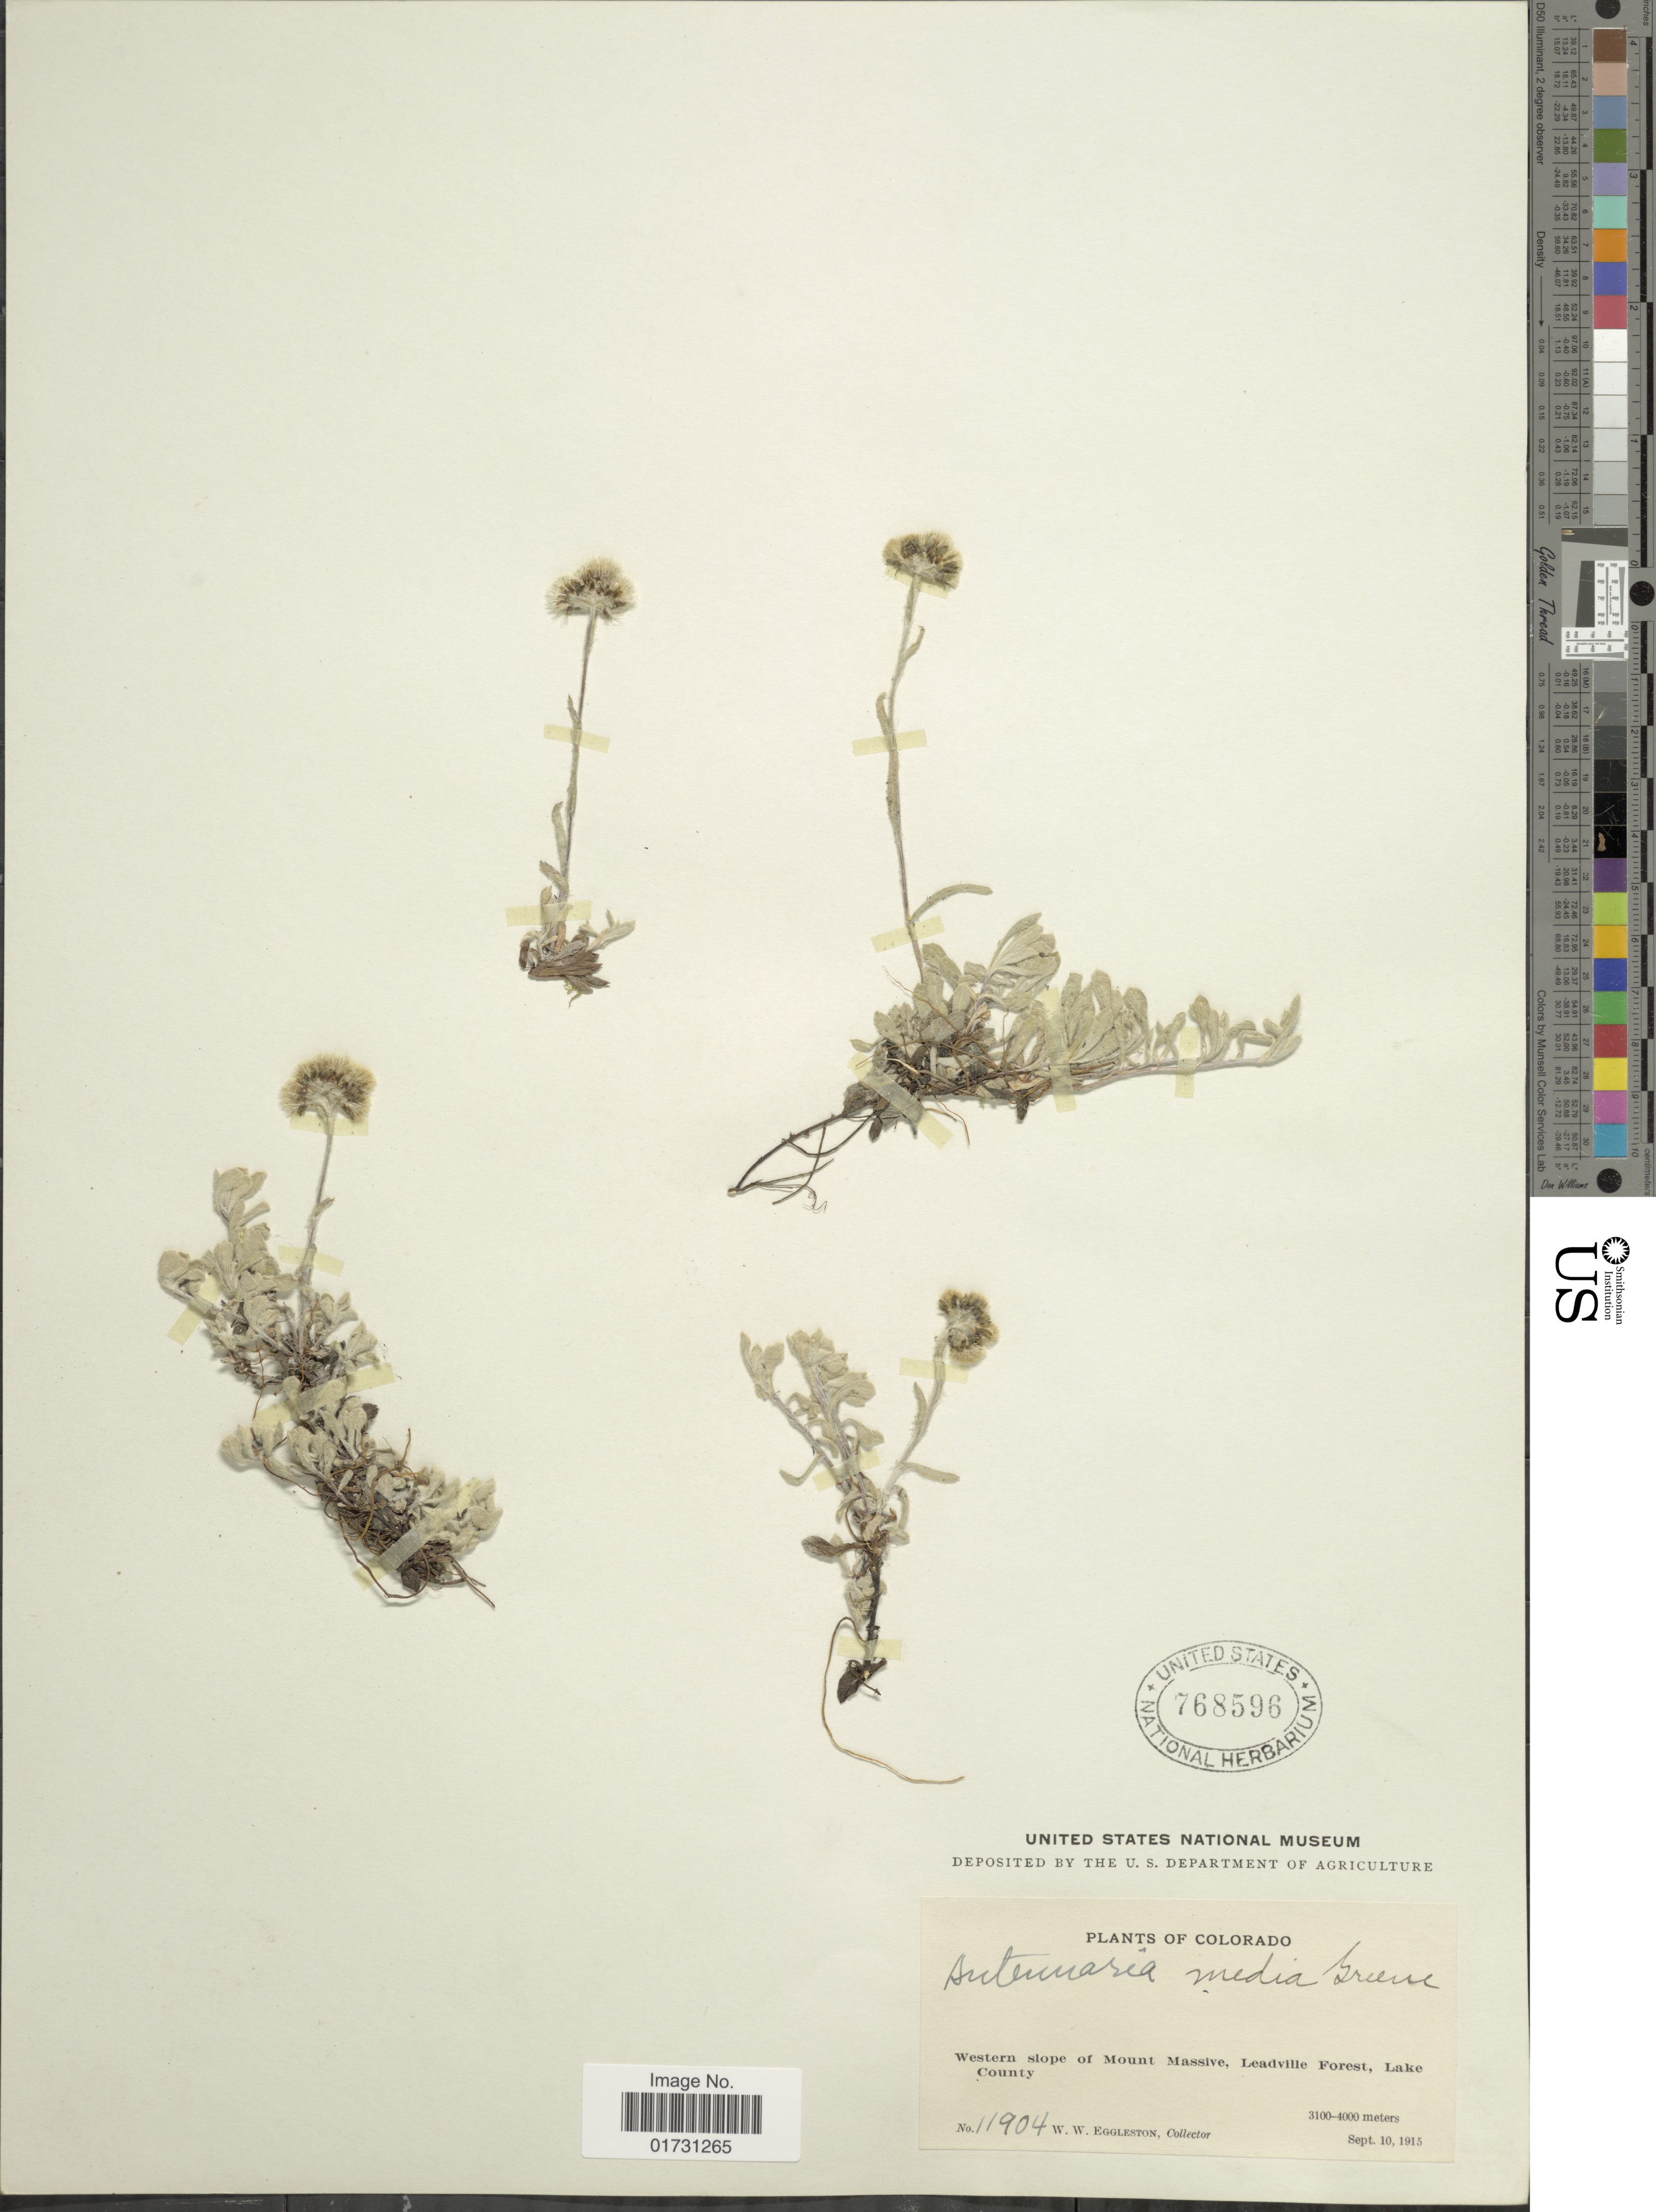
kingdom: Plantae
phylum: Tracheophyta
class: Magnoliopsida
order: Asterales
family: Asteraceae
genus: Antennaria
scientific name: Antennaria media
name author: Greene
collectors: W. W. Eggleston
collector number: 11904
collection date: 1915-09-10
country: United States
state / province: Colorado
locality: Western slope of Mount Massive, Leadville Forest, Lake County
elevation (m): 3100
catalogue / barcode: US 768596